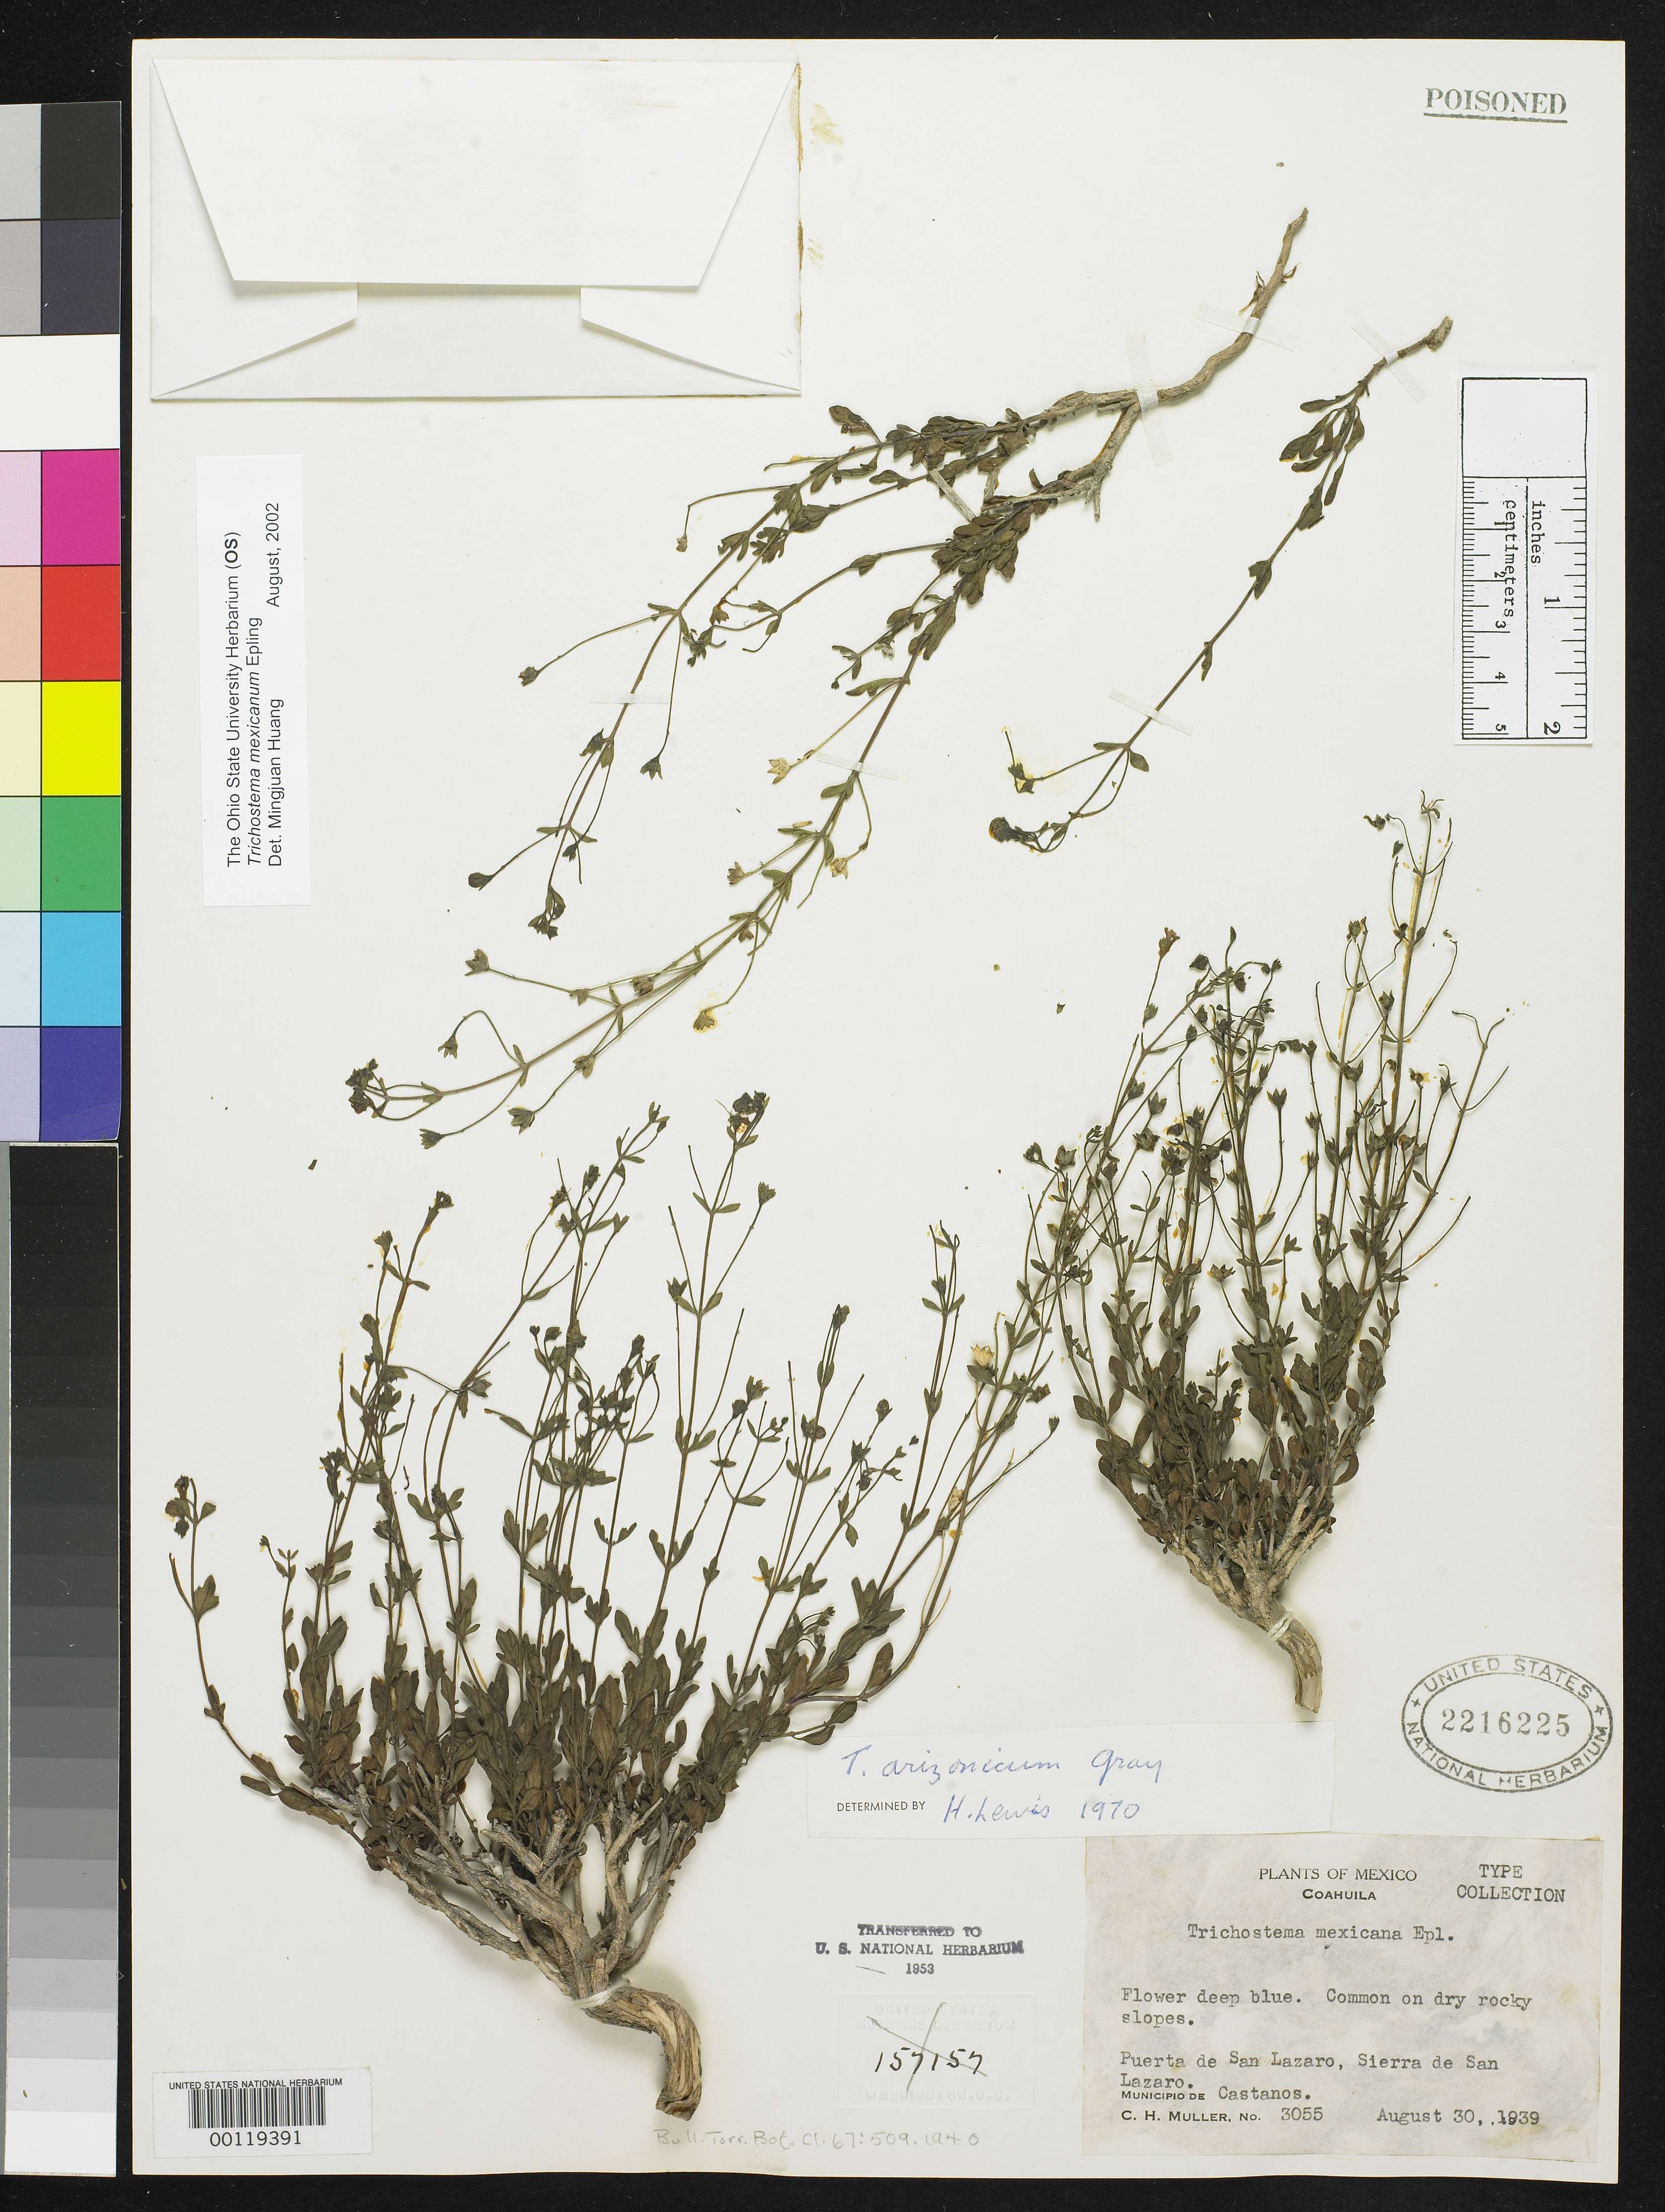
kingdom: Plantae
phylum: Tracheophyta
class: Magnoliopsida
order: Lamiales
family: Lamiaceae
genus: Trichostema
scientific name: Trichostema mexicana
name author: Epling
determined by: Huang, Mingjuan, (OS), Ohio State University Herbarium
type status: Isotype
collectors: C. H. Muller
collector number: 3055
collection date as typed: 30 Aug 1939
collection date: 1939-08-30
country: Mexico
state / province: Coahuila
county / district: Puerta de San Lazaro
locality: Castanos.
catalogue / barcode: US 2216225